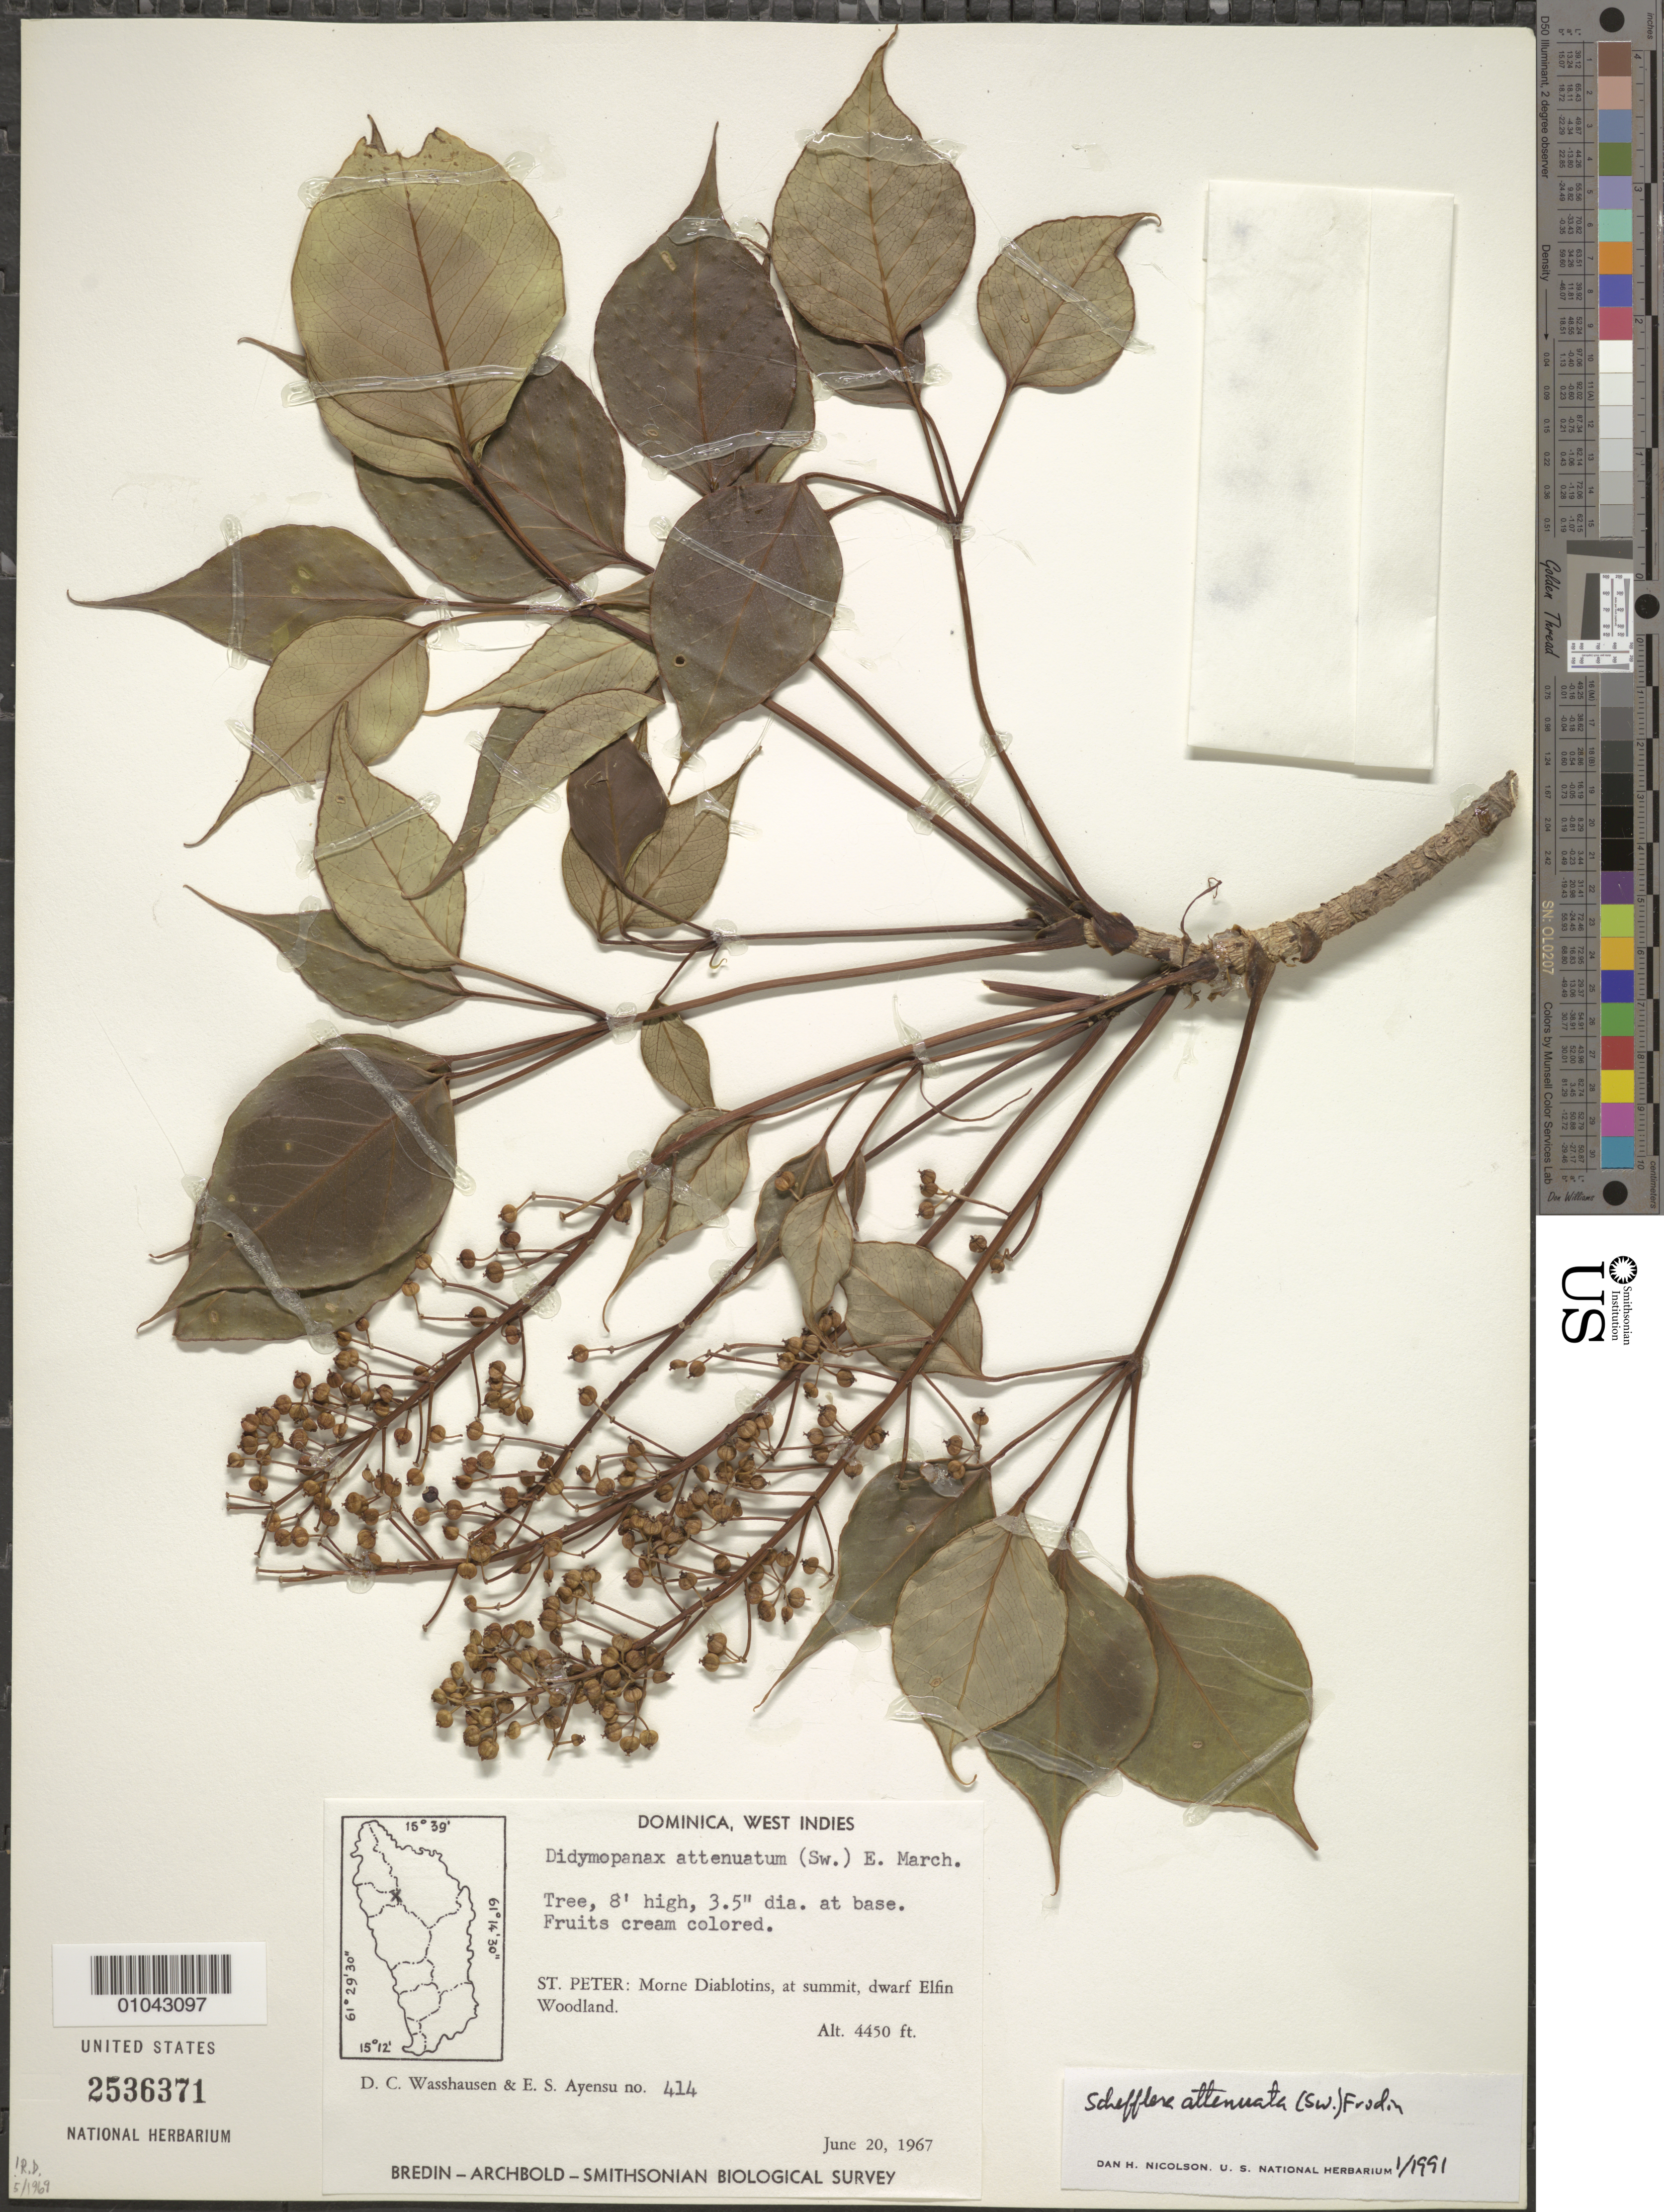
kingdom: Plantae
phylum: Tracheophyta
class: Magnoliopsida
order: Apiales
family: Araliaceae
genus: Schefflera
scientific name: Schefflera attenuata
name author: (Sw.) Frodin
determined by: Nicolson, Dan H.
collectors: D. C. Wasshausen & E. S. Ayensu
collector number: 414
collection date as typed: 20 Jun 1967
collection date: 1967-06-20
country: Dominica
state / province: St. Peter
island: Dominica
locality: Morne Diablotins, at summit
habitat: Dwarf elfin woodland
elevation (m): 1356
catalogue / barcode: US 2536371